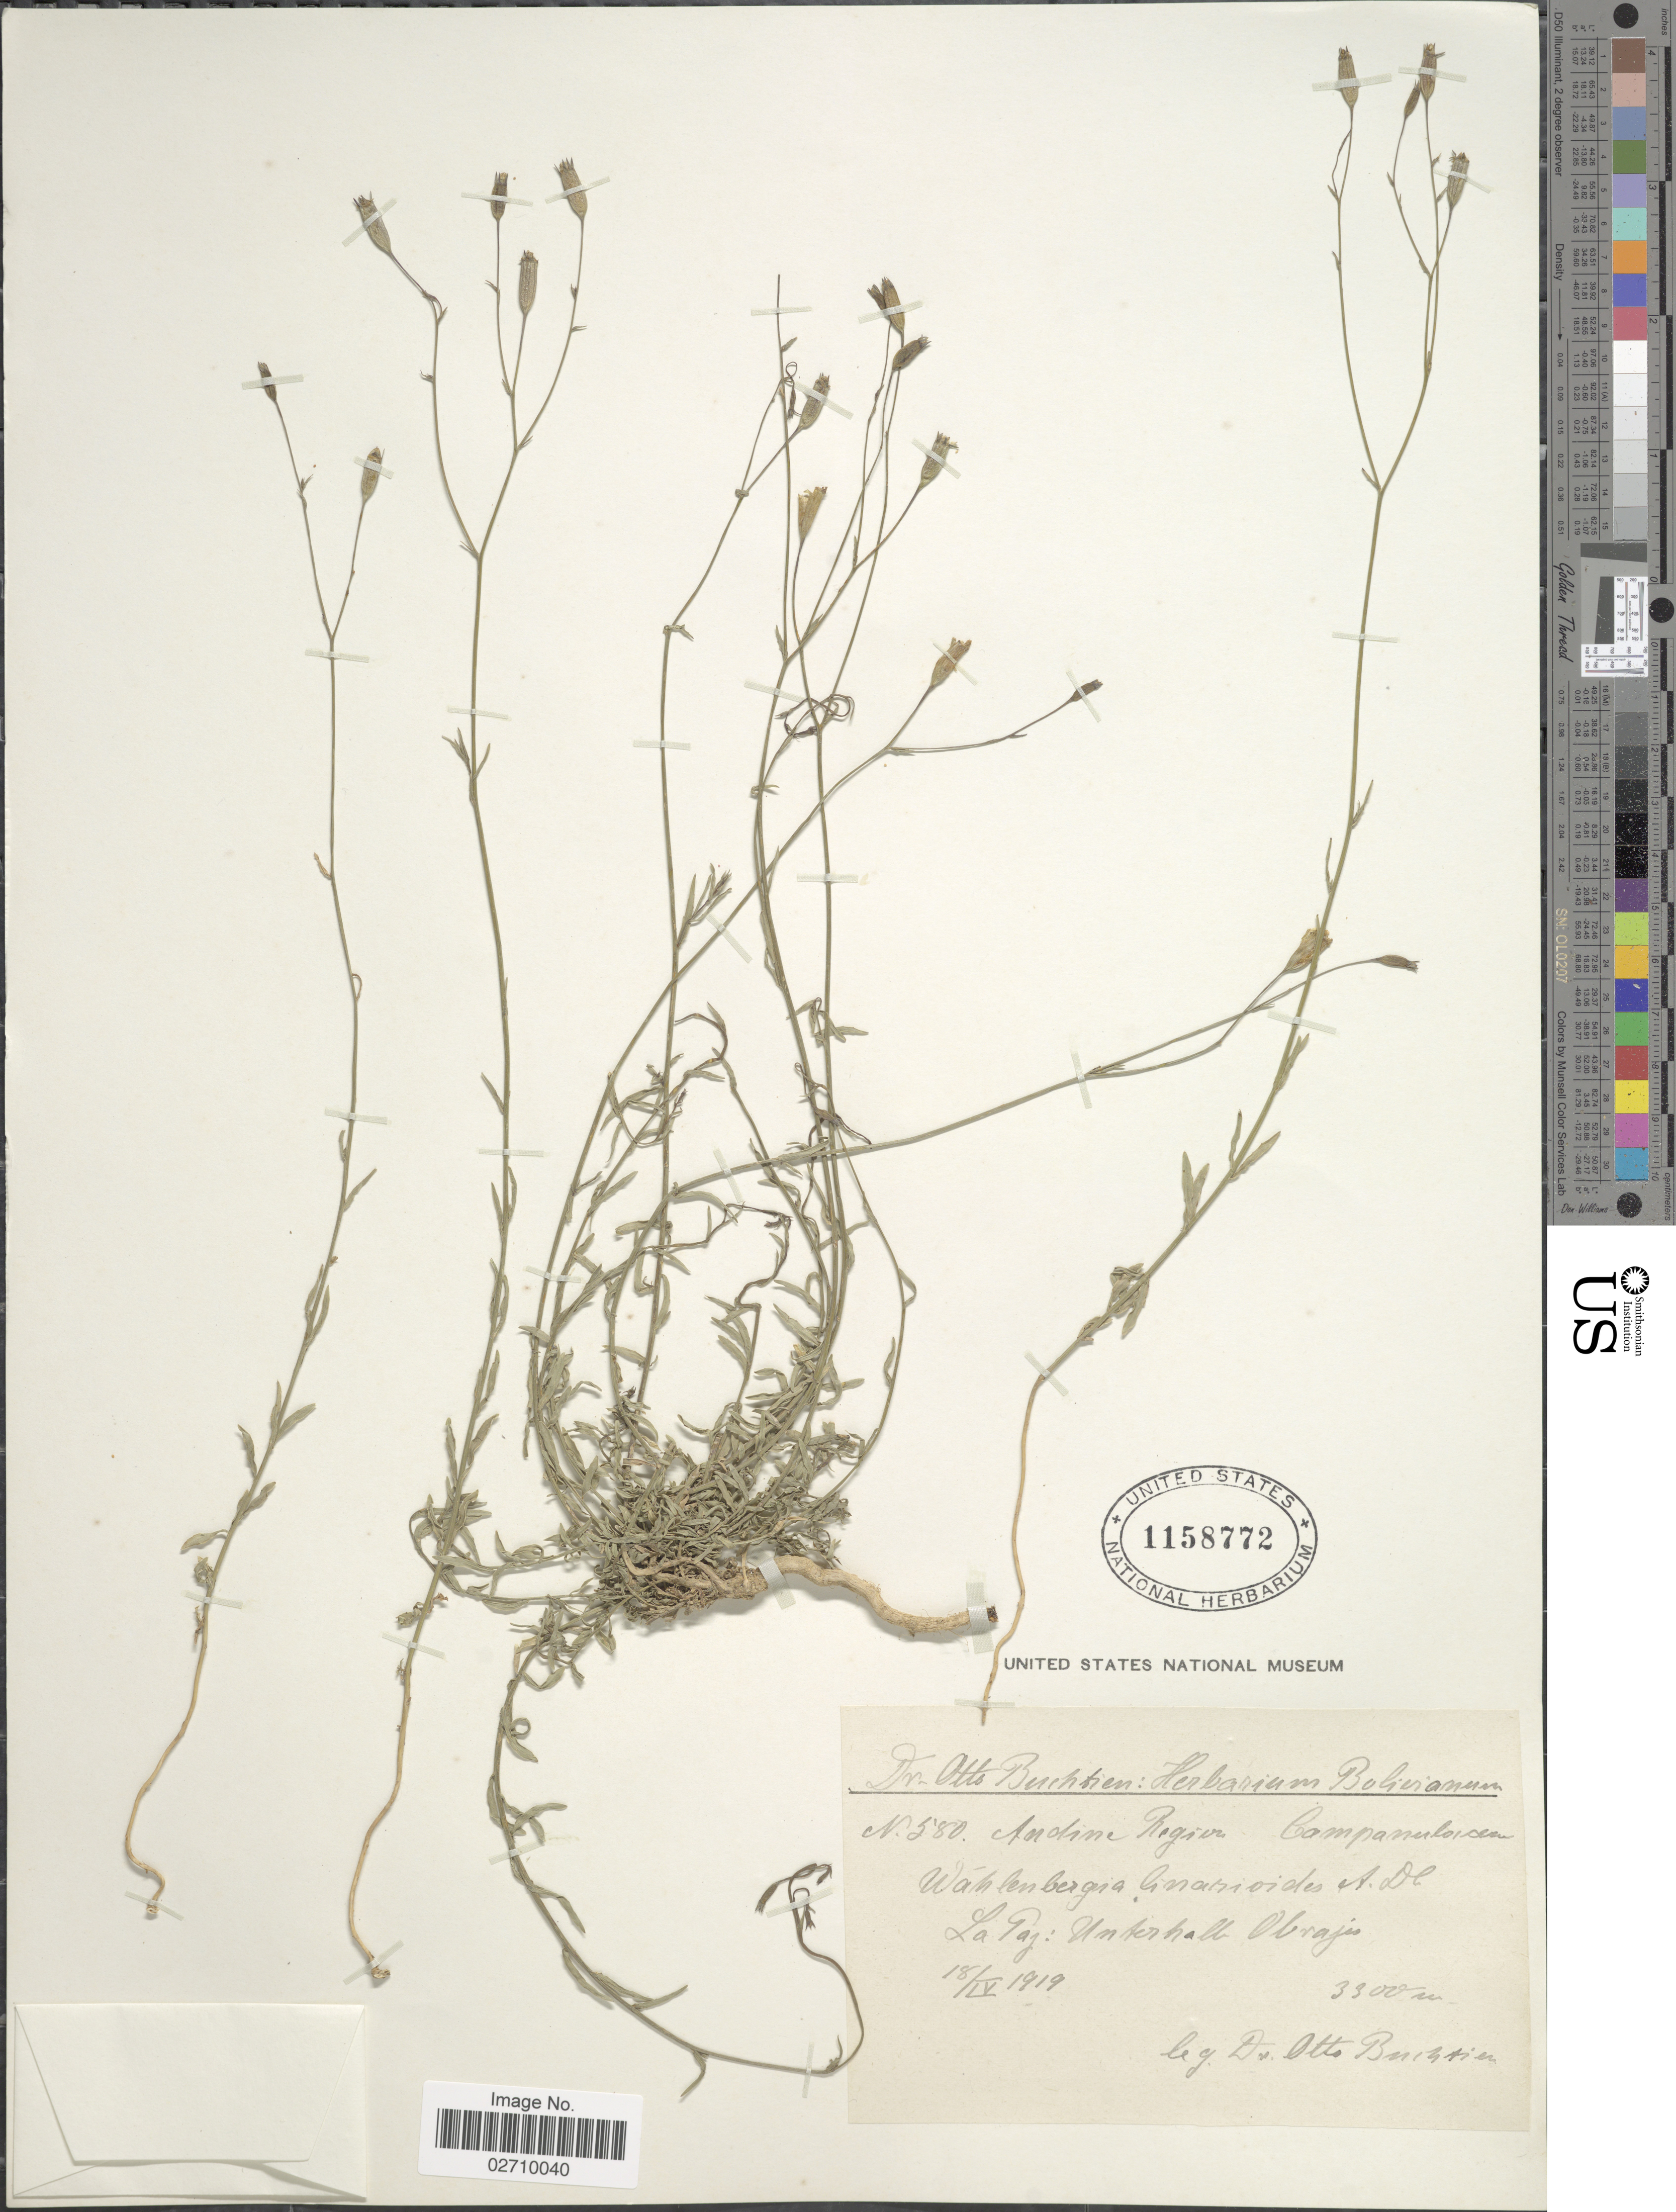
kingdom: Plantae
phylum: Tracheophyta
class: Magnoliopsida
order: Asterales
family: Campanulaceae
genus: Wahlenbergia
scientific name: Wahlenbergia linarioides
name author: (Lam.) A. DC.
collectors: O. Buchtien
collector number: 580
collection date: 1919-04-18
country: Bolivia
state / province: La Paz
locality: Unterhalb Obrajes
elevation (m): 3300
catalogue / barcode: US 1158772